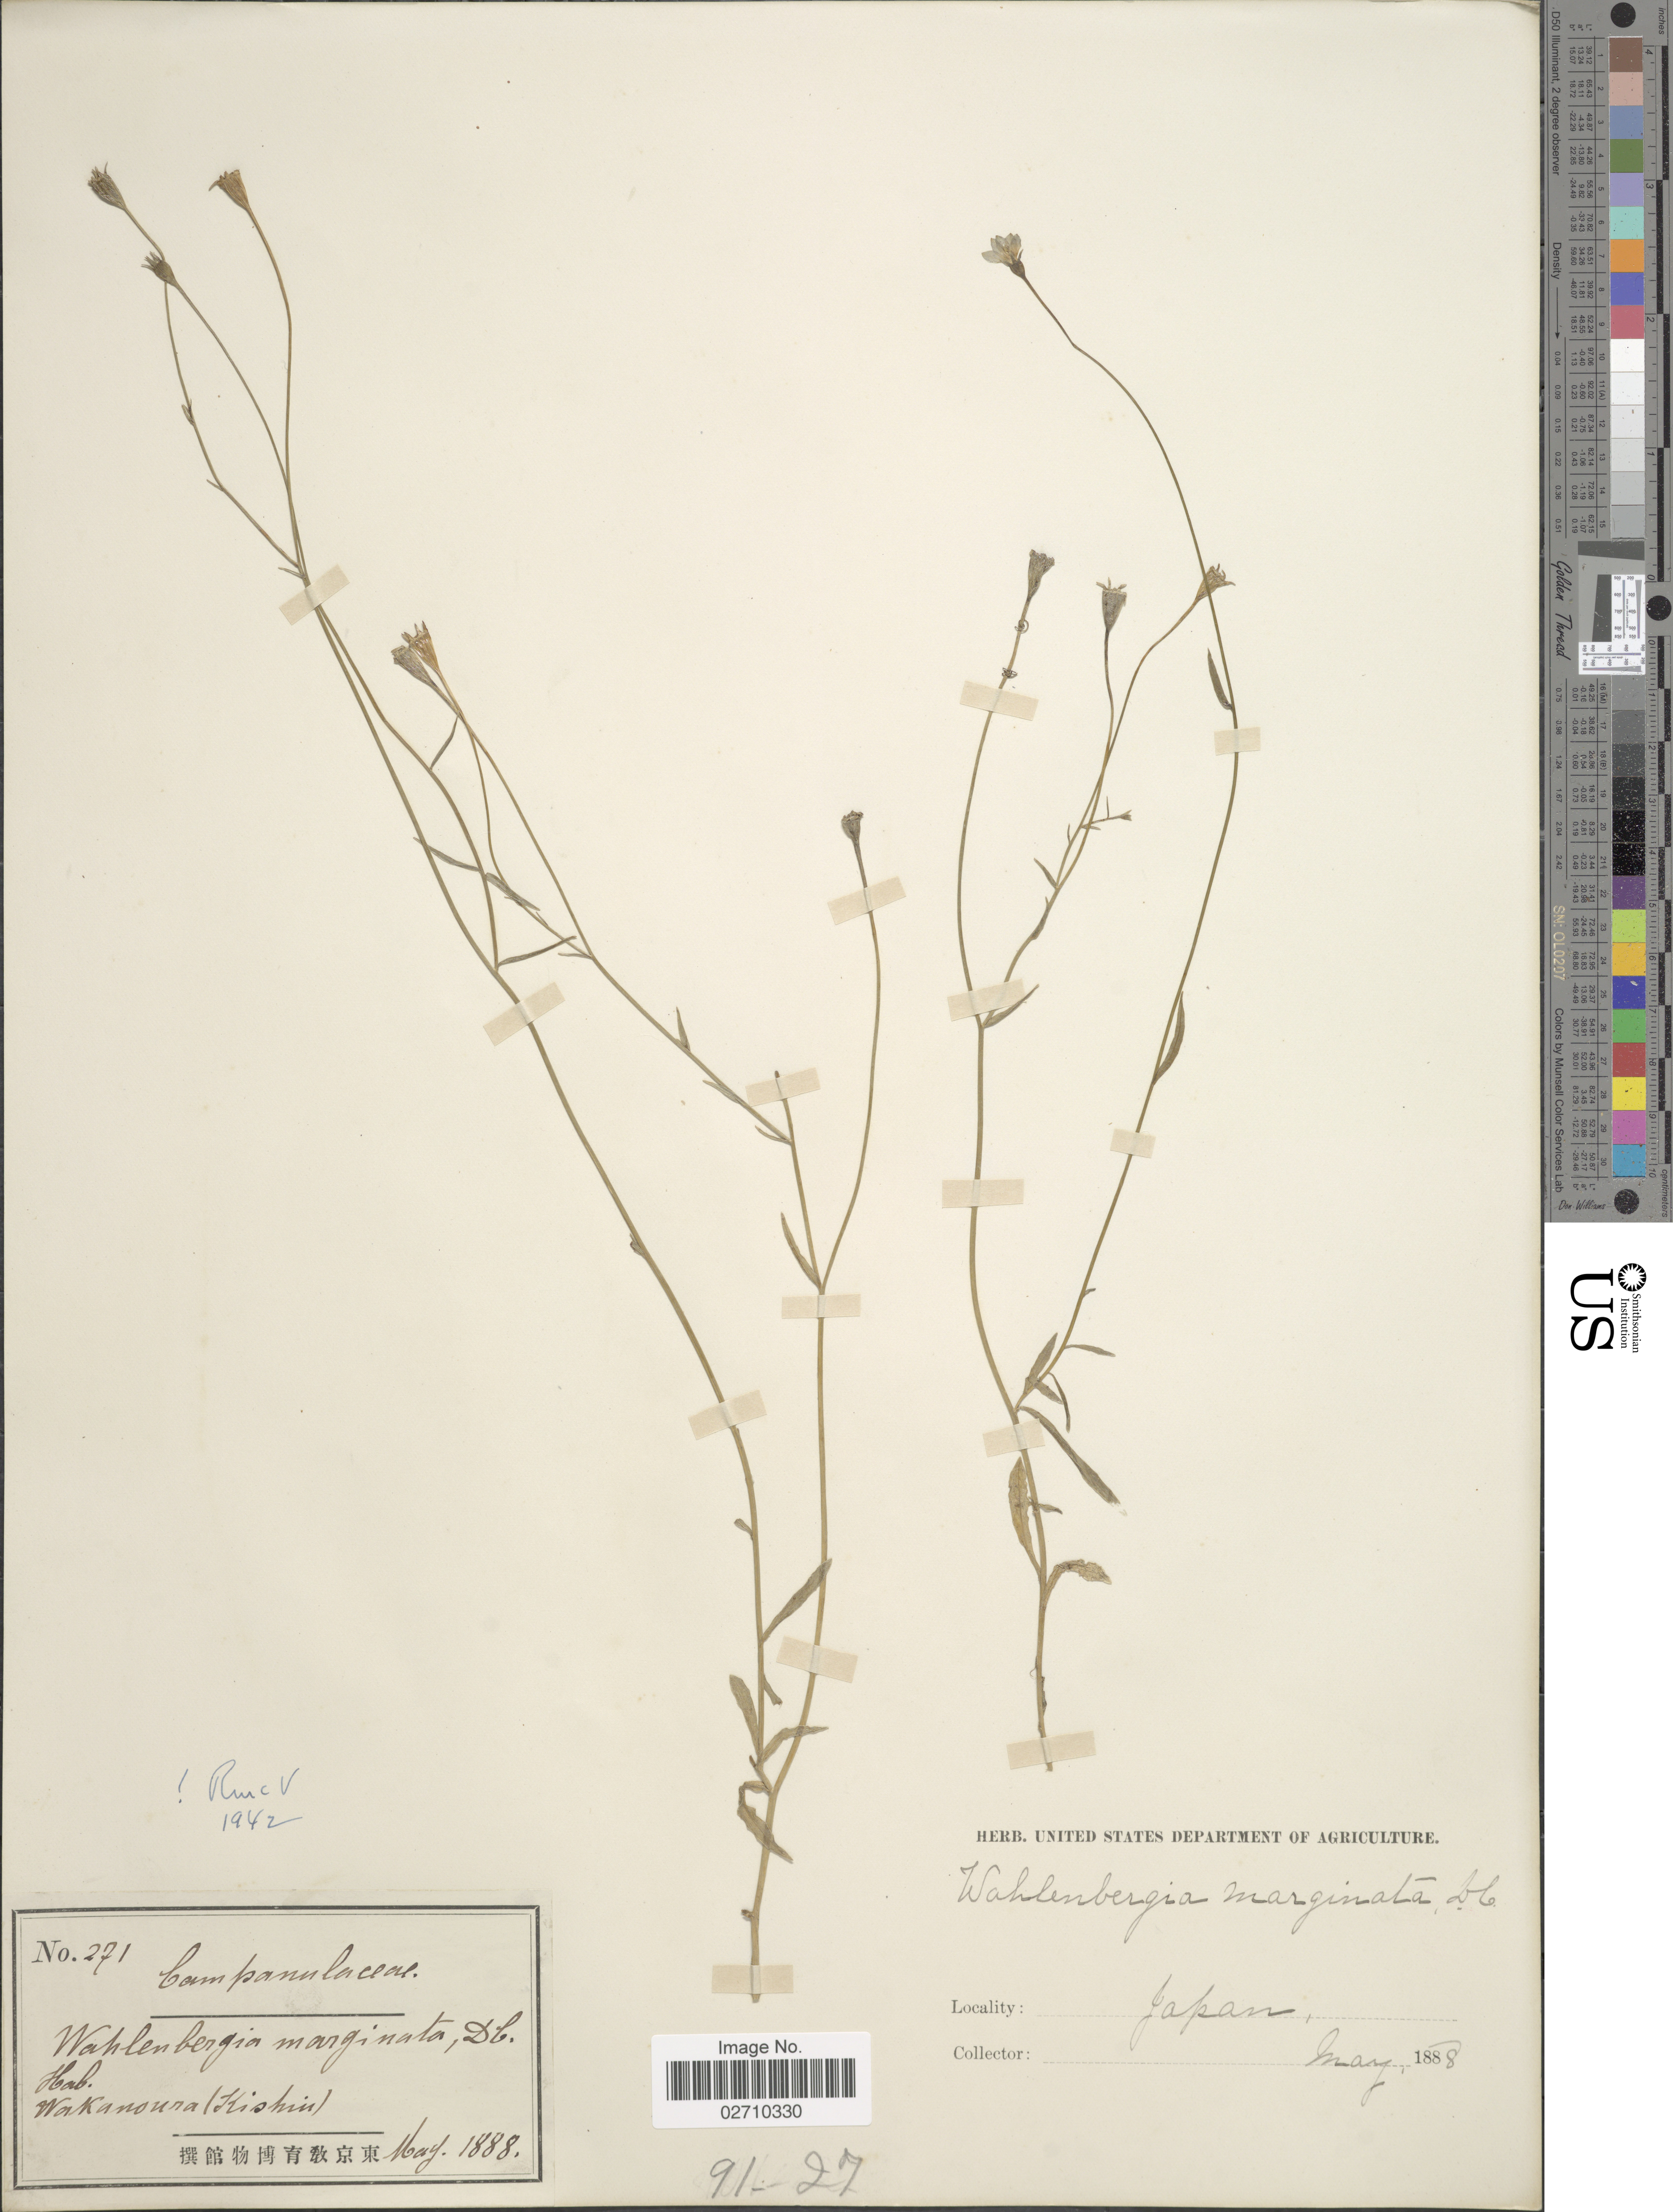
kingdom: Plantae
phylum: Tracheophyta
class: Magnoliopsida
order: Asterales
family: Campanulaceae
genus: Wahlenbergia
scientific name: Wahlenbergia marginata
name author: (Thunb.) A. DC.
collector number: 271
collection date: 1888-05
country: Japan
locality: Wakanoura (Kishnin)